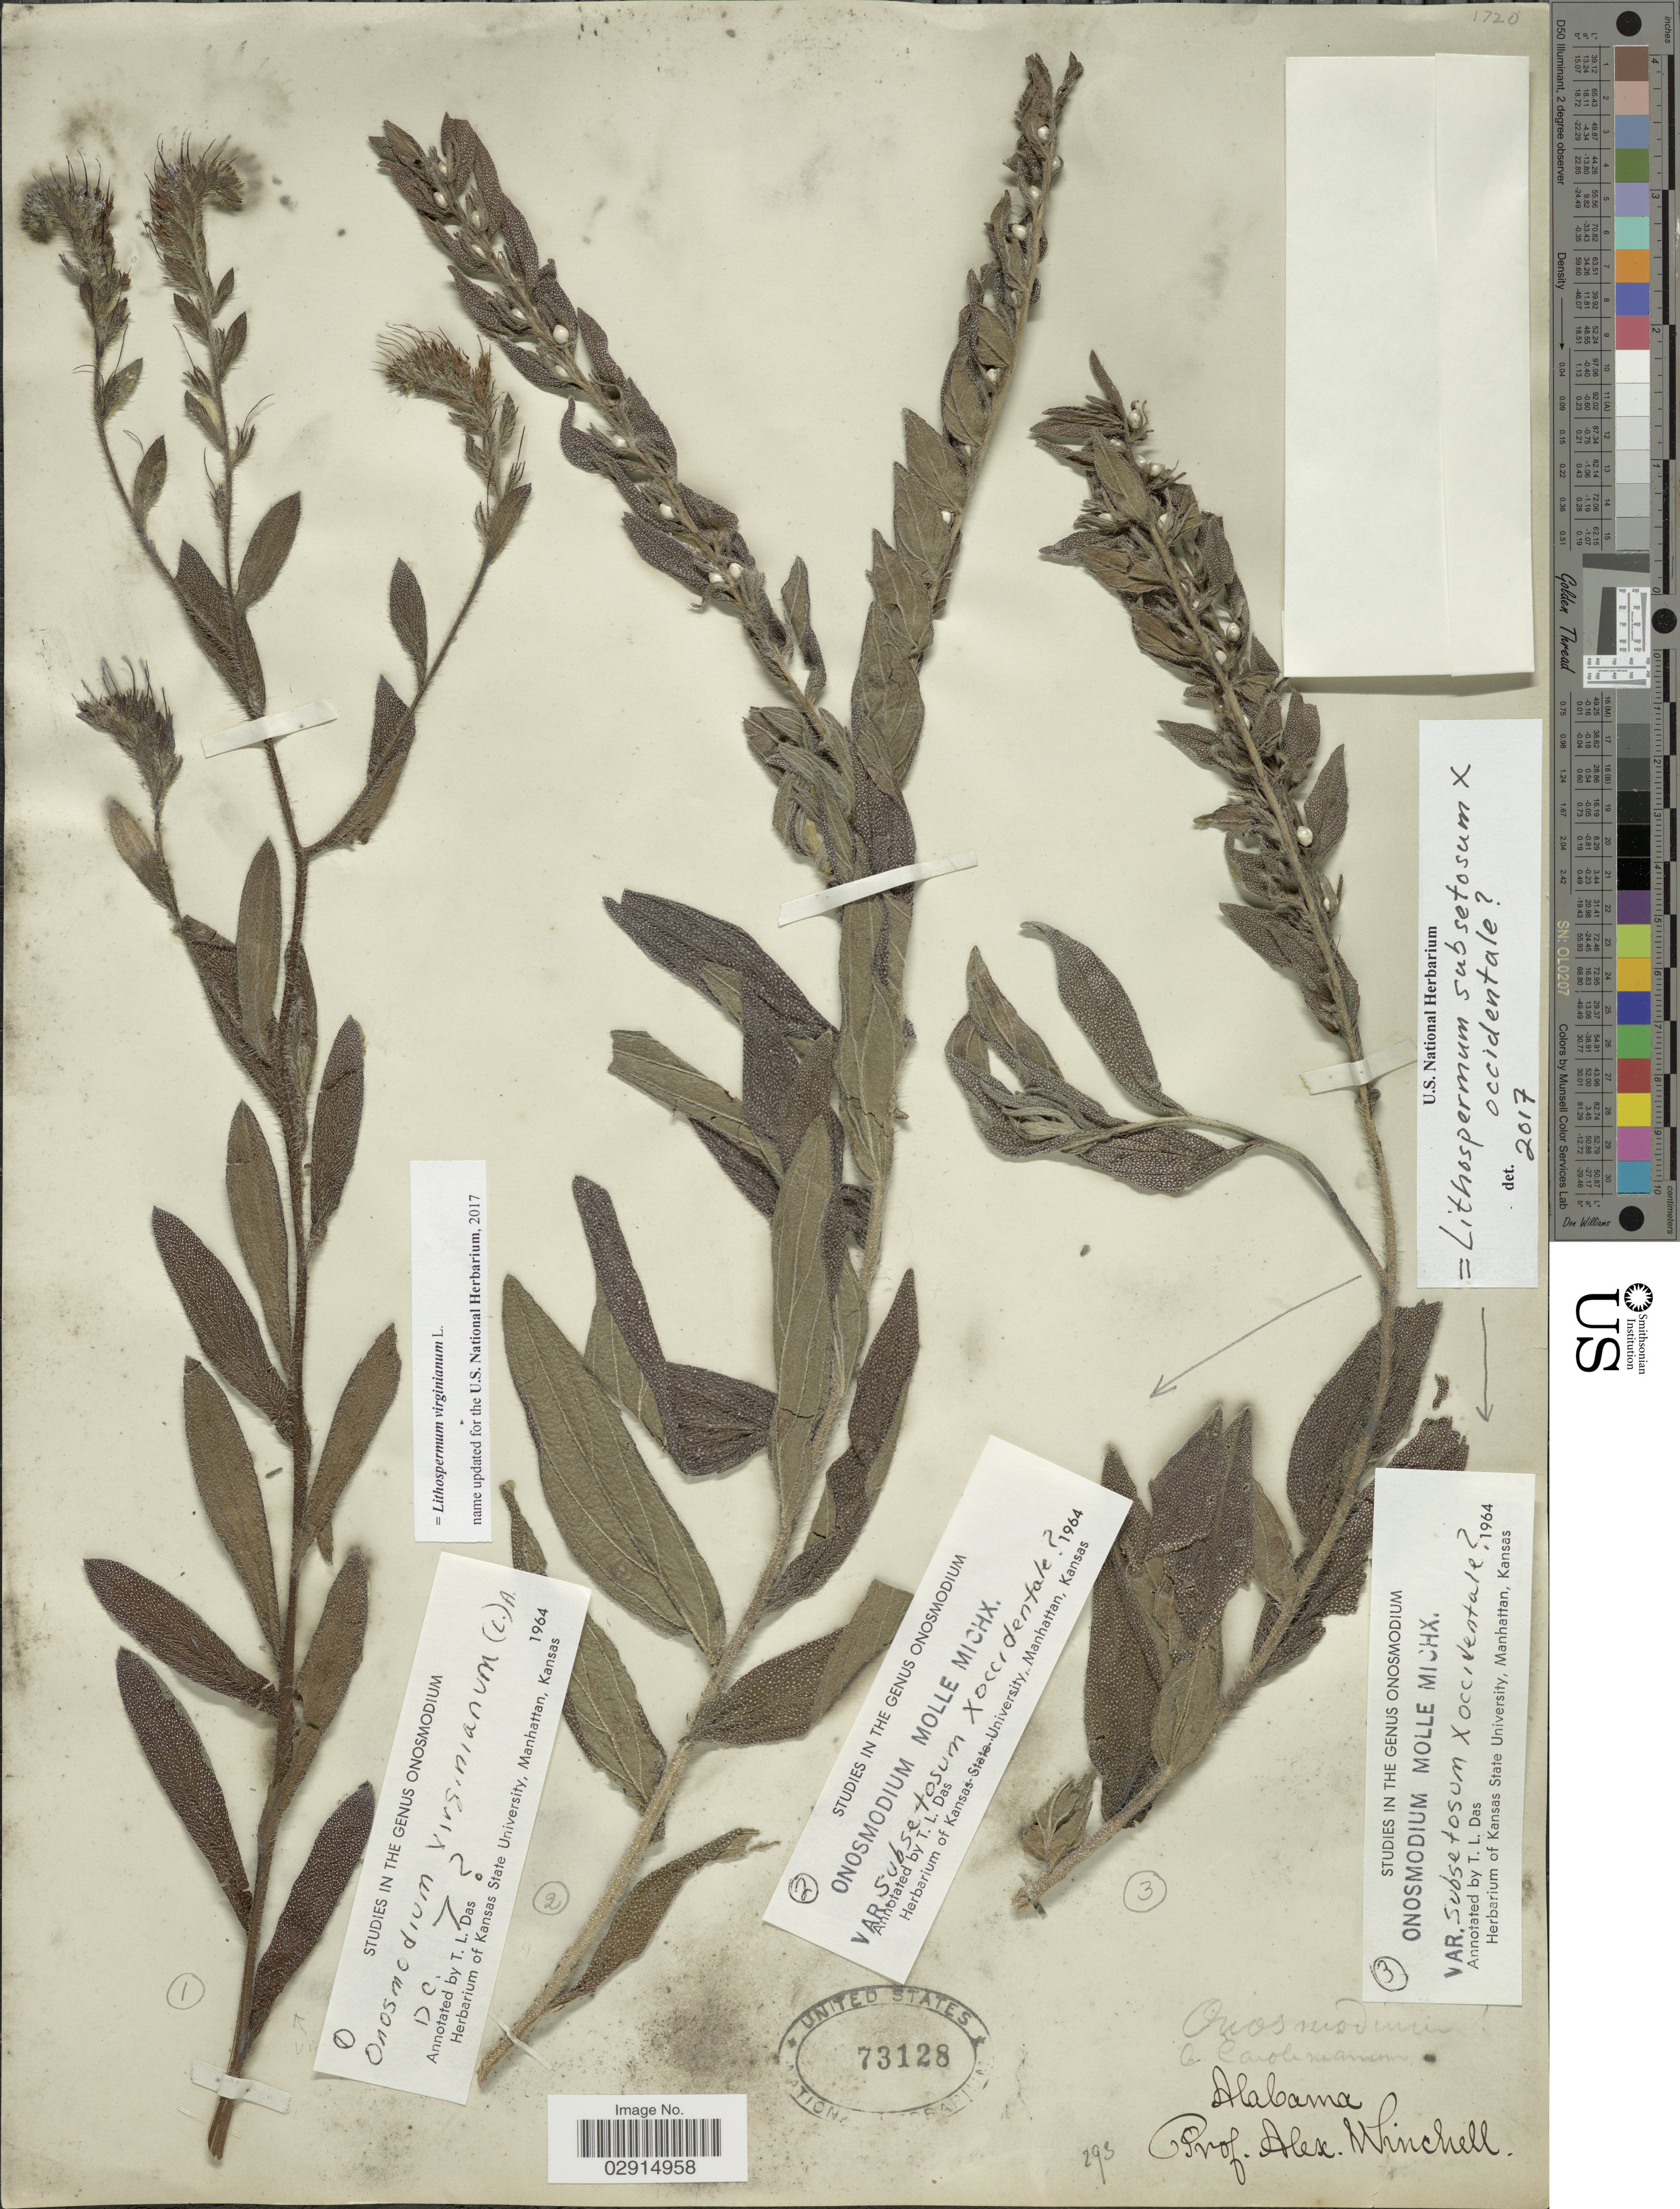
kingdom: Plantae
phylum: Tracheophyta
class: Magnoliopsida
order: Boraginales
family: Boraginaceae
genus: Lithospermum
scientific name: Lithospermum subsetosum x L. occidentale (Mack.) Weakley et al.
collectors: A. Winchell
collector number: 293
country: United States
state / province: Alabama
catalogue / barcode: US 73128